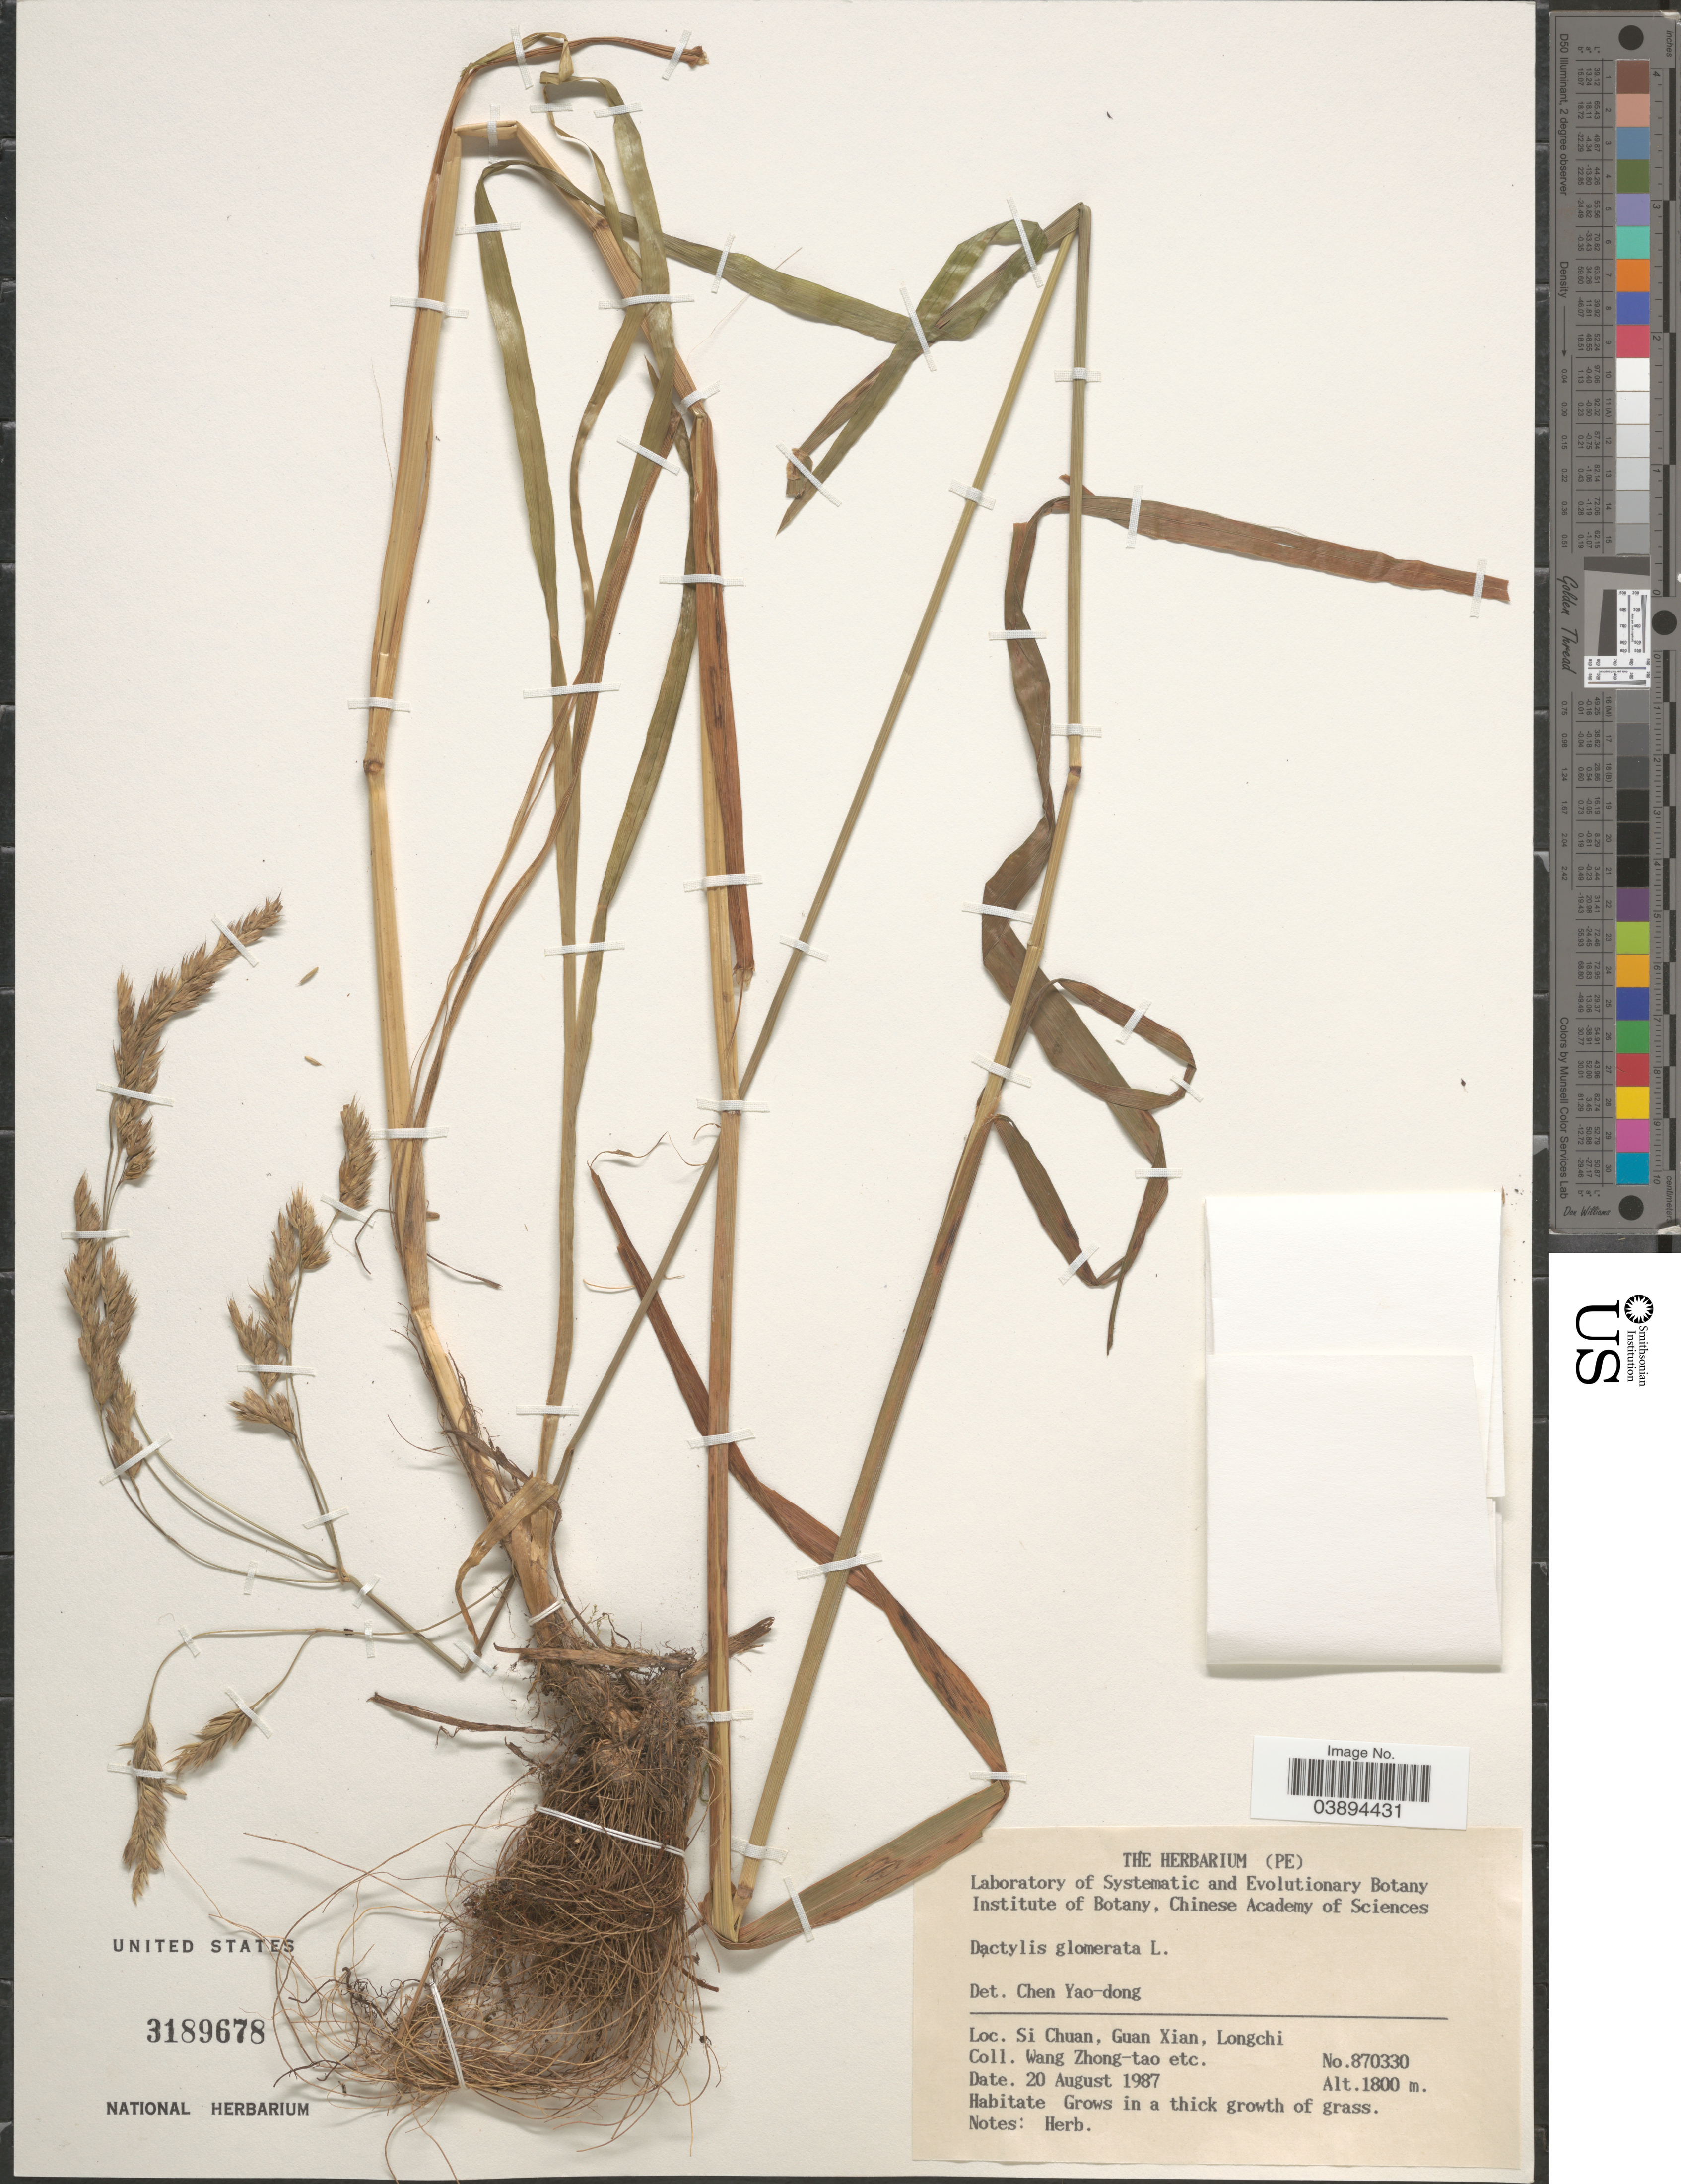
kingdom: Plantae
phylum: Tracheophyta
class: Liliopsida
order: Poales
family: Poaceae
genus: Dactylis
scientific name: Dactylis glomerata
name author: L.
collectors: W. Zhong-Tao & et al.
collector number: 870330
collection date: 1987-08-20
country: China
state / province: Sichuan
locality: Si Chuan, Guan Xian, Longchi.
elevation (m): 1800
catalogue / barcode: US 3189678